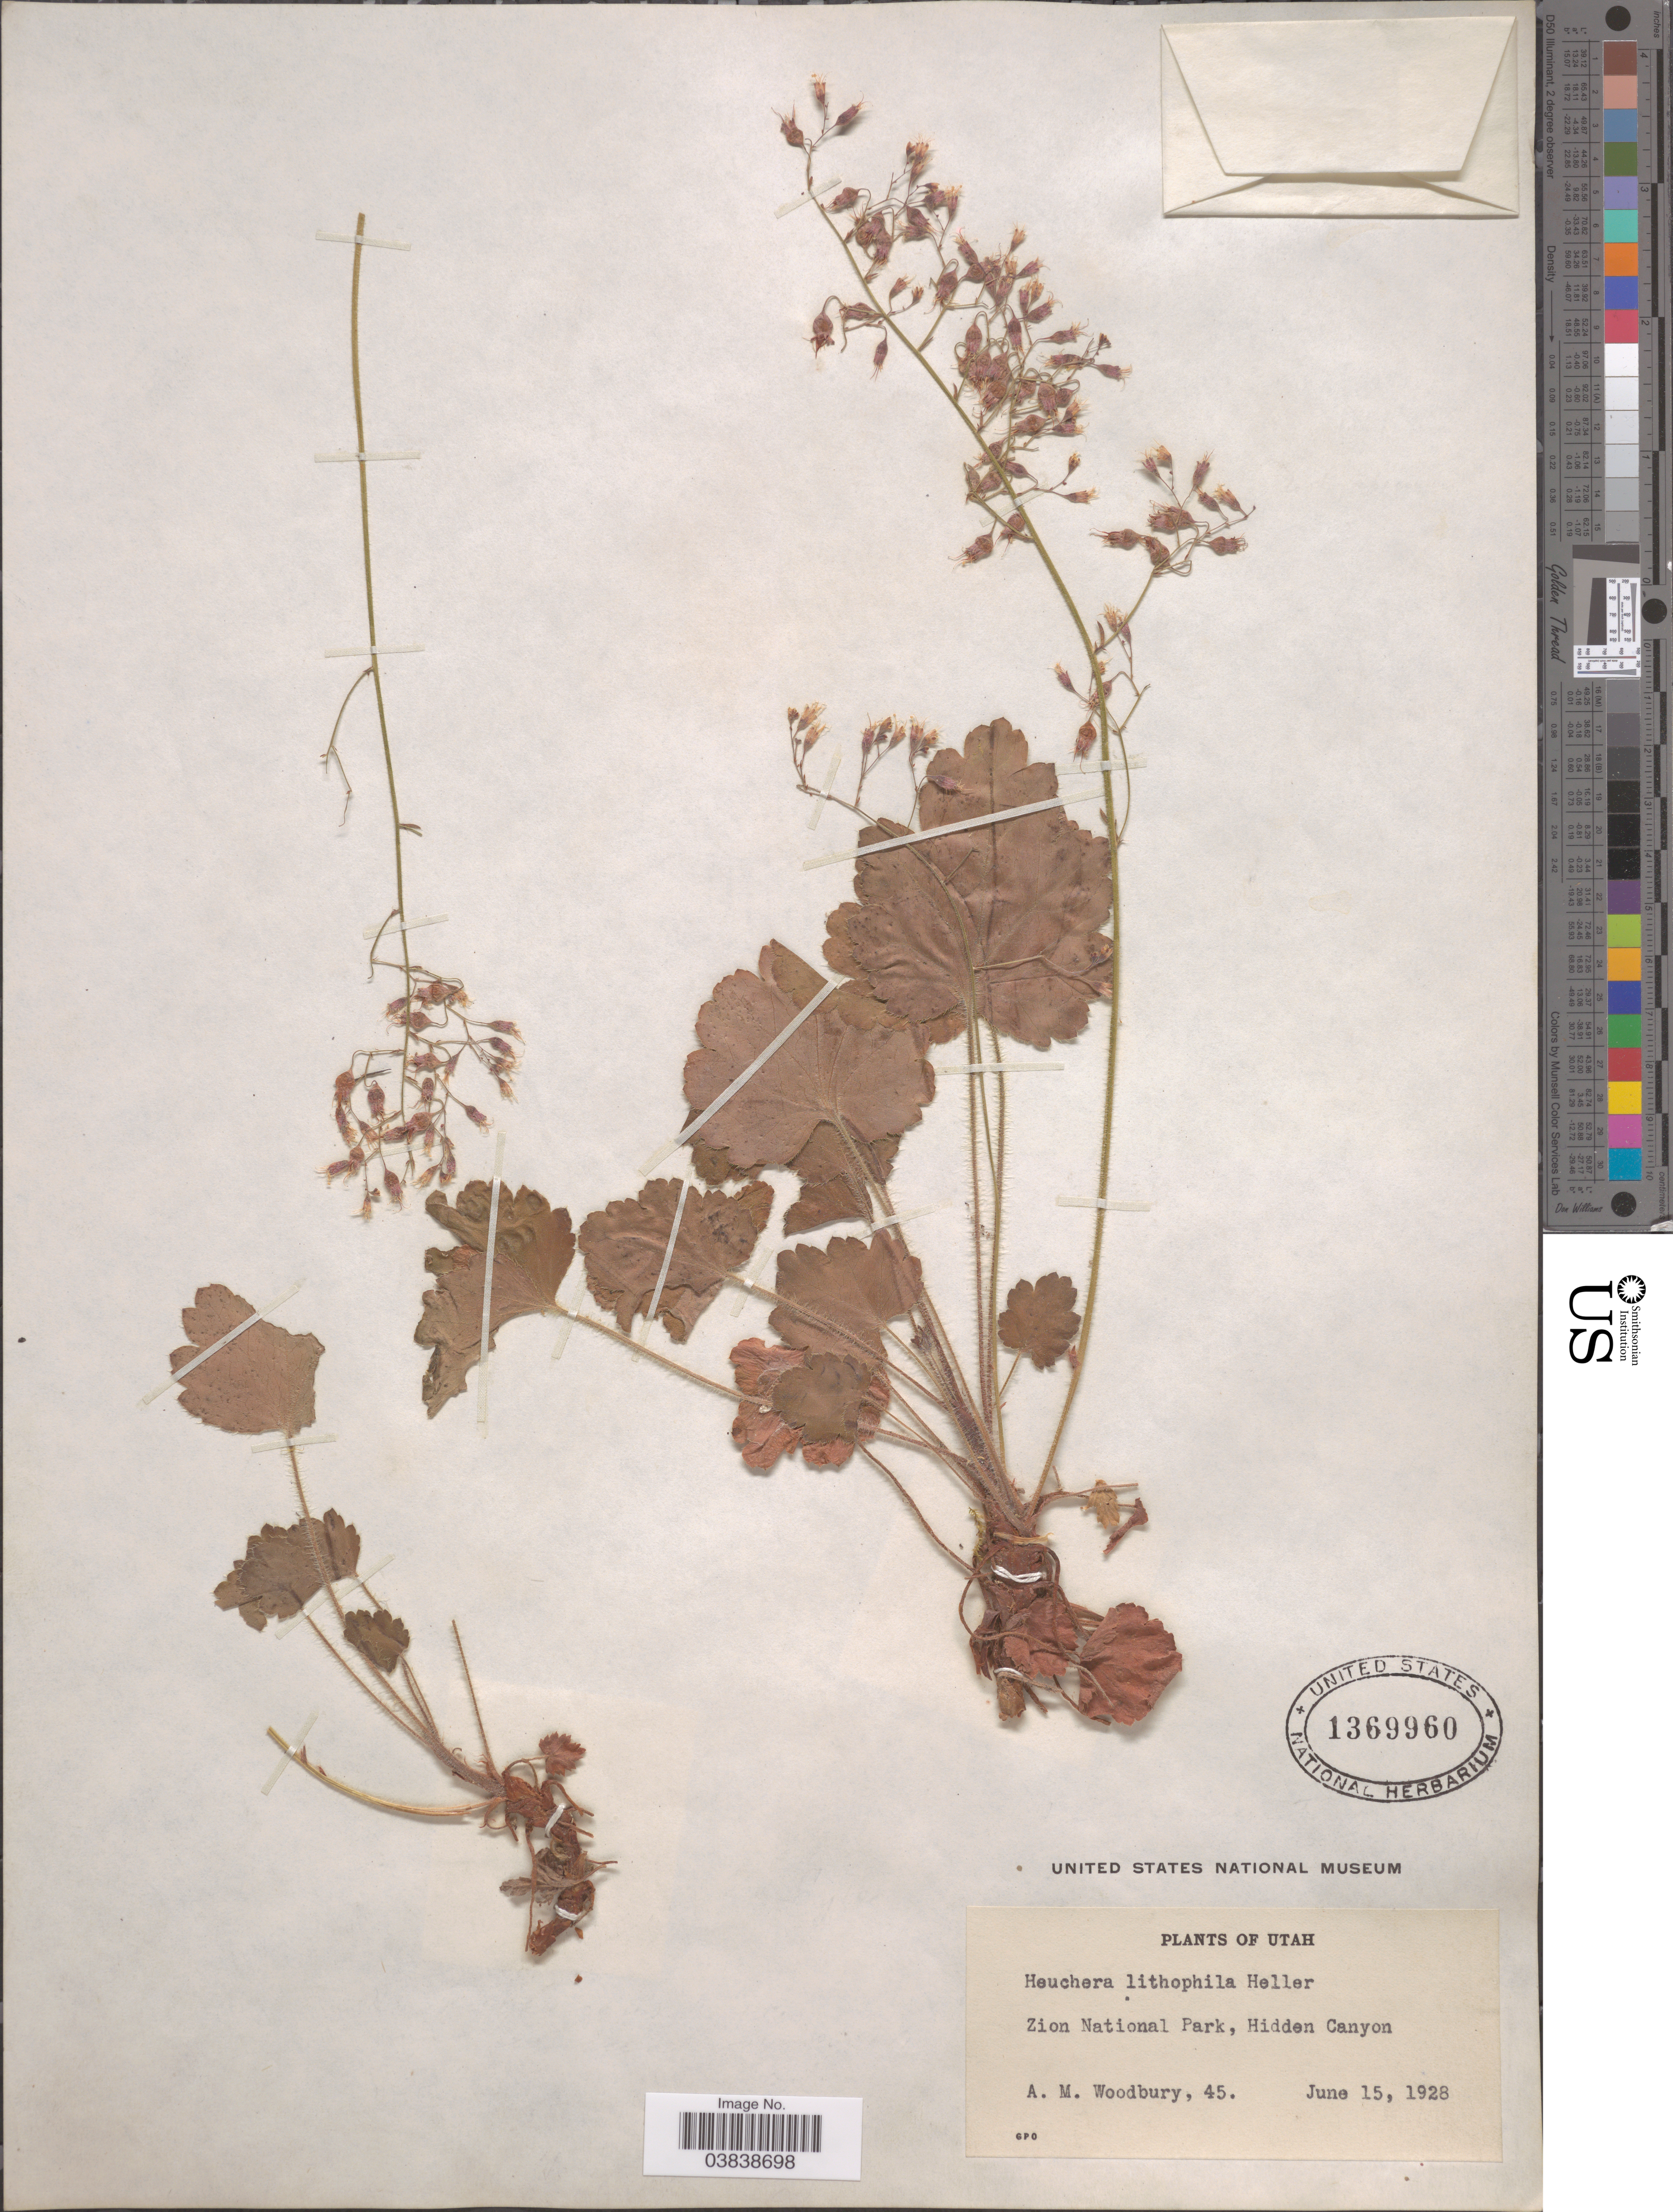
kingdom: Plantae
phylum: Tracheophyta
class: Magnoliopsida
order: Saxifragales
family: Saxifragaceae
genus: Heuchera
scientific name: Heuchera lithophila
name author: A. Heller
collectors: A. M. Woodbury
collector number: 45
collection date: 1928-06-15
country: United States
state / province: Utah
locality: Zion National Park, Hidden Canyon.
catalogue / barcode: US 1369960